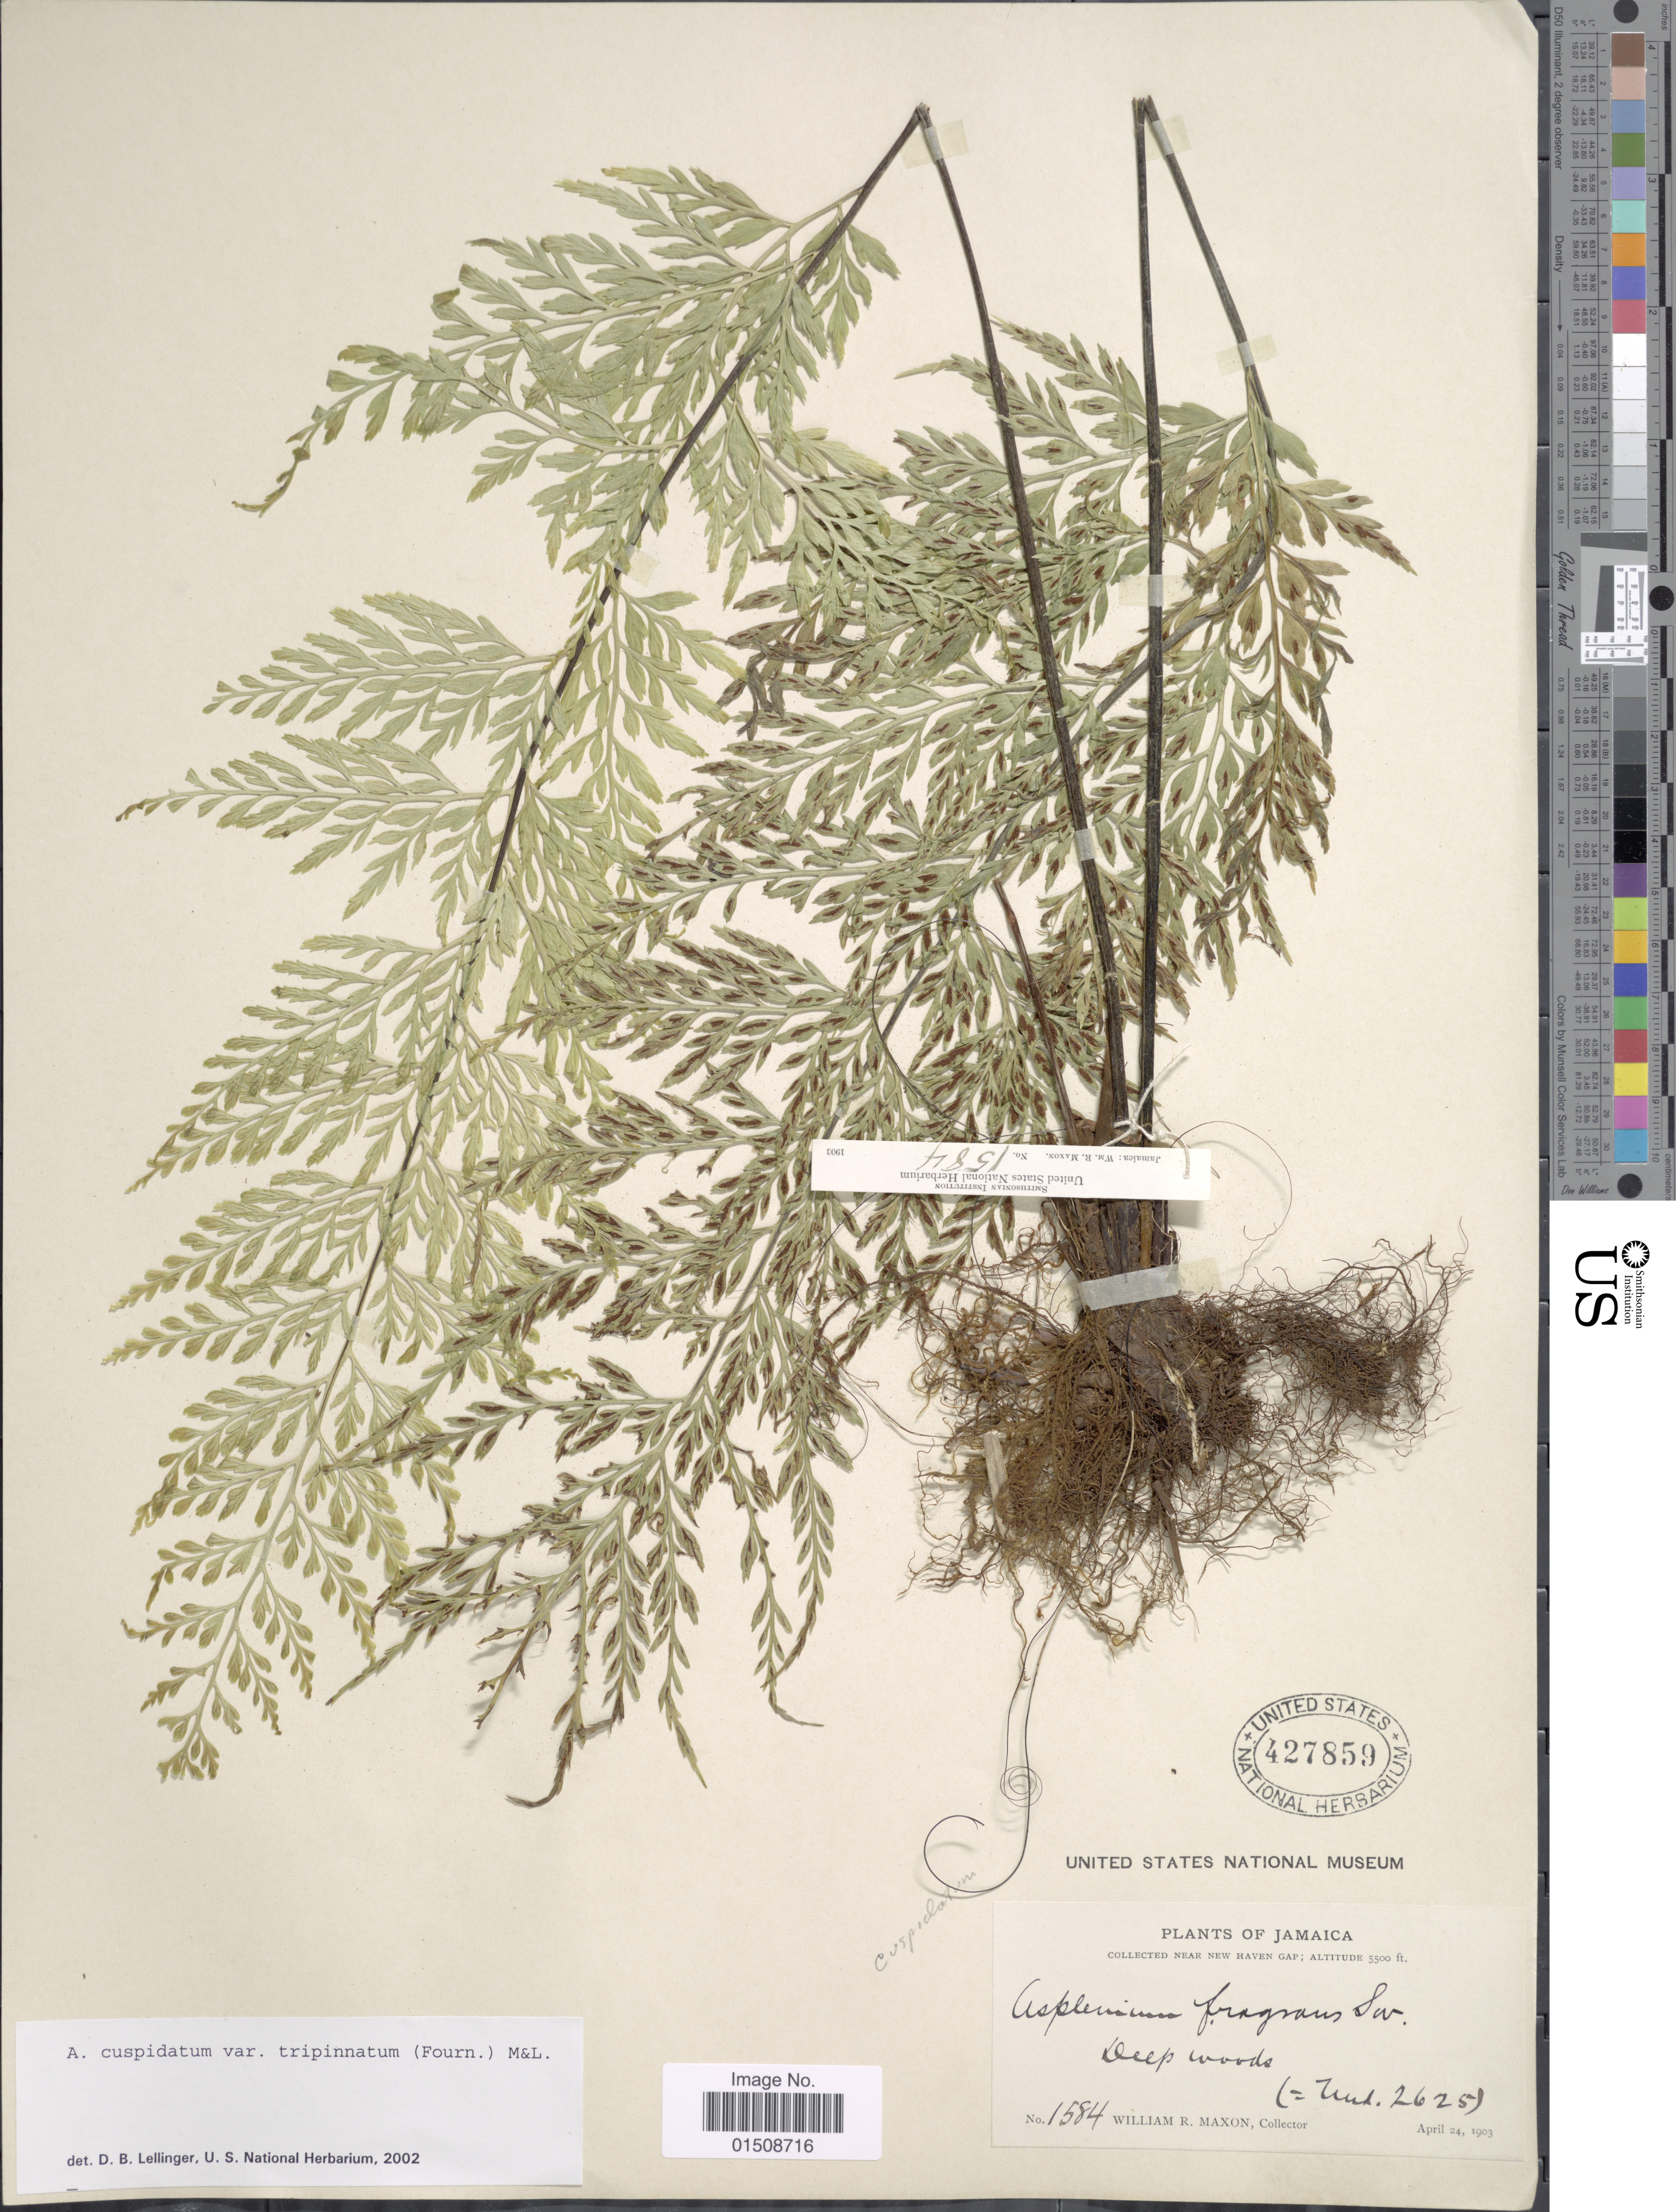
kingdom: Plantae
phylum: Tracheophyta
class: Polypodiopsida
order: Polypodiales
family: Aspleniaceae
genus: Asplenium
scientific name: Asplenium cuspidatum var. tripinnatum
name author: (E. Fourn.) C.V. Morton & Lellinger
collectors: W. R. Maxon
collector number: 1584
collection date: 1903-04-24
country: Jamaica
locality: Near New Haven Gap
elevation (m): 1676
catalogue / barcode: US 427859